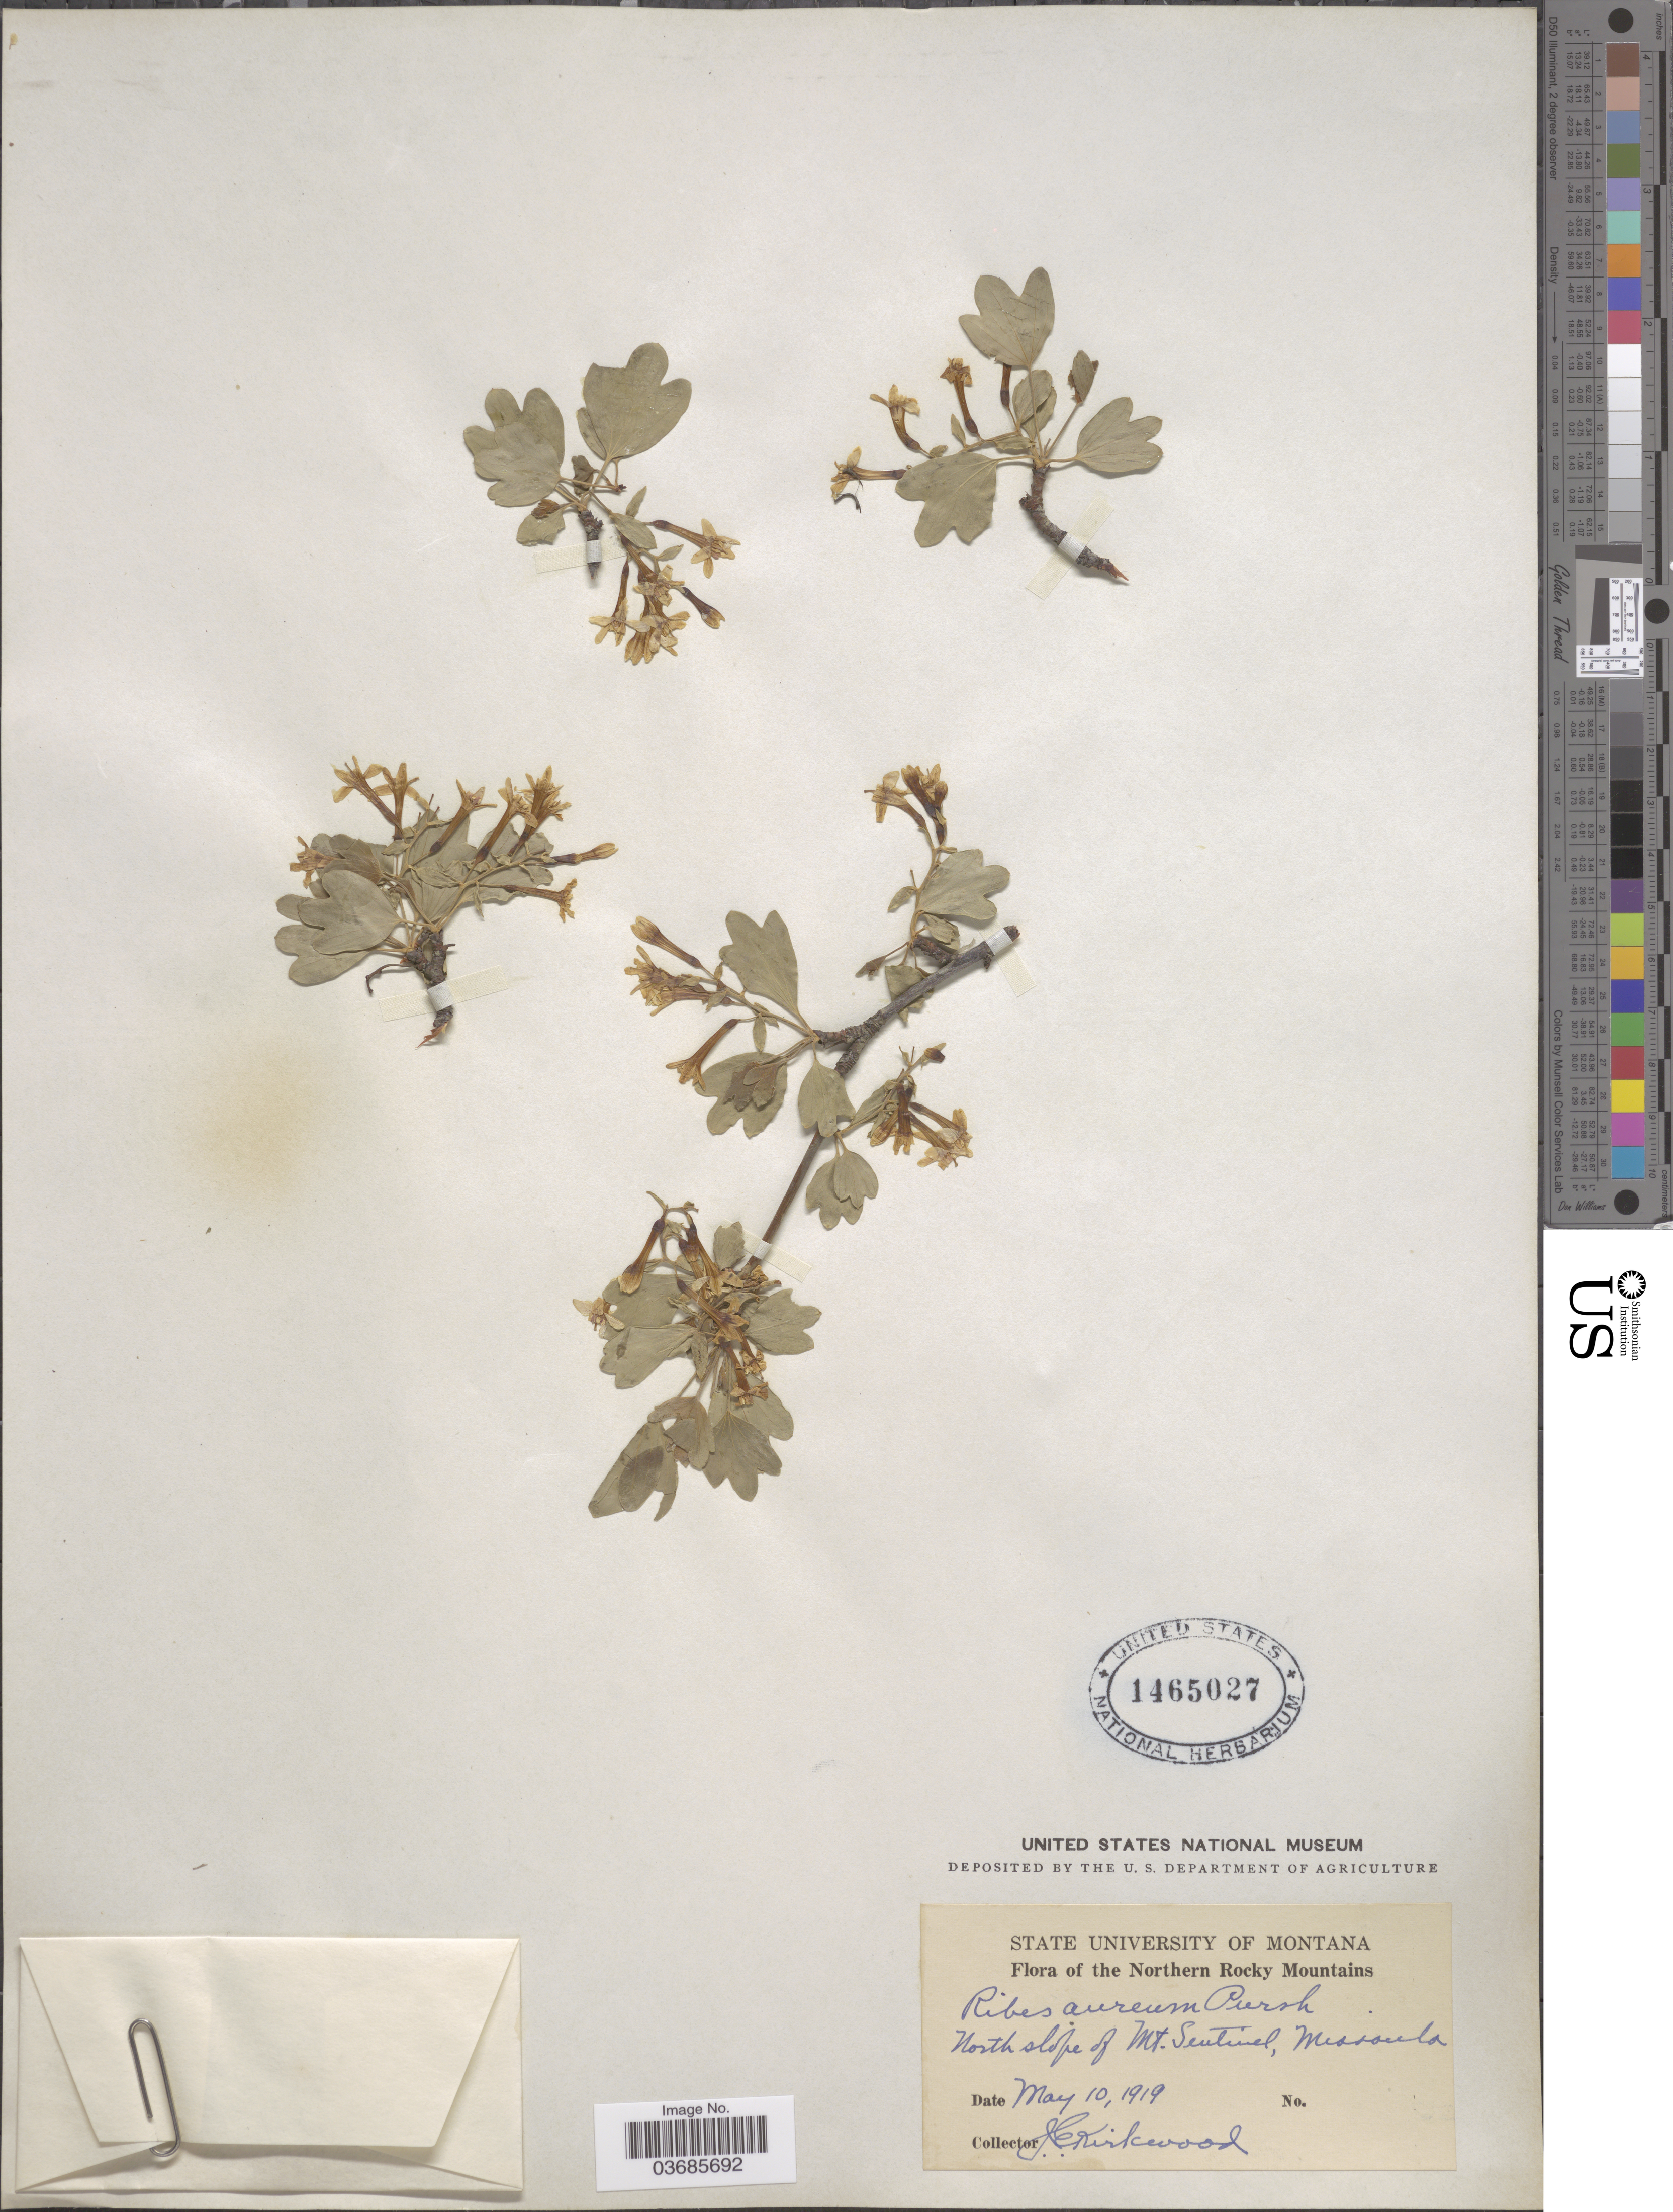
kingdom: Plantae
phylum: Tracheophyta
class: Magnoliopsida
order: Saxifragales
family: Grossulariaceae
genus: Ribes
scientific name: Ribes aureum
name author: Pursh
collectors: J. Kirkwood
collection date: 1919-05-10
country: United States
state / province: Montana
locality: The Northern Rocky Mountains. North slope of Mt. Sentinel, Missoula.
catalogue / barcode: US 1465027